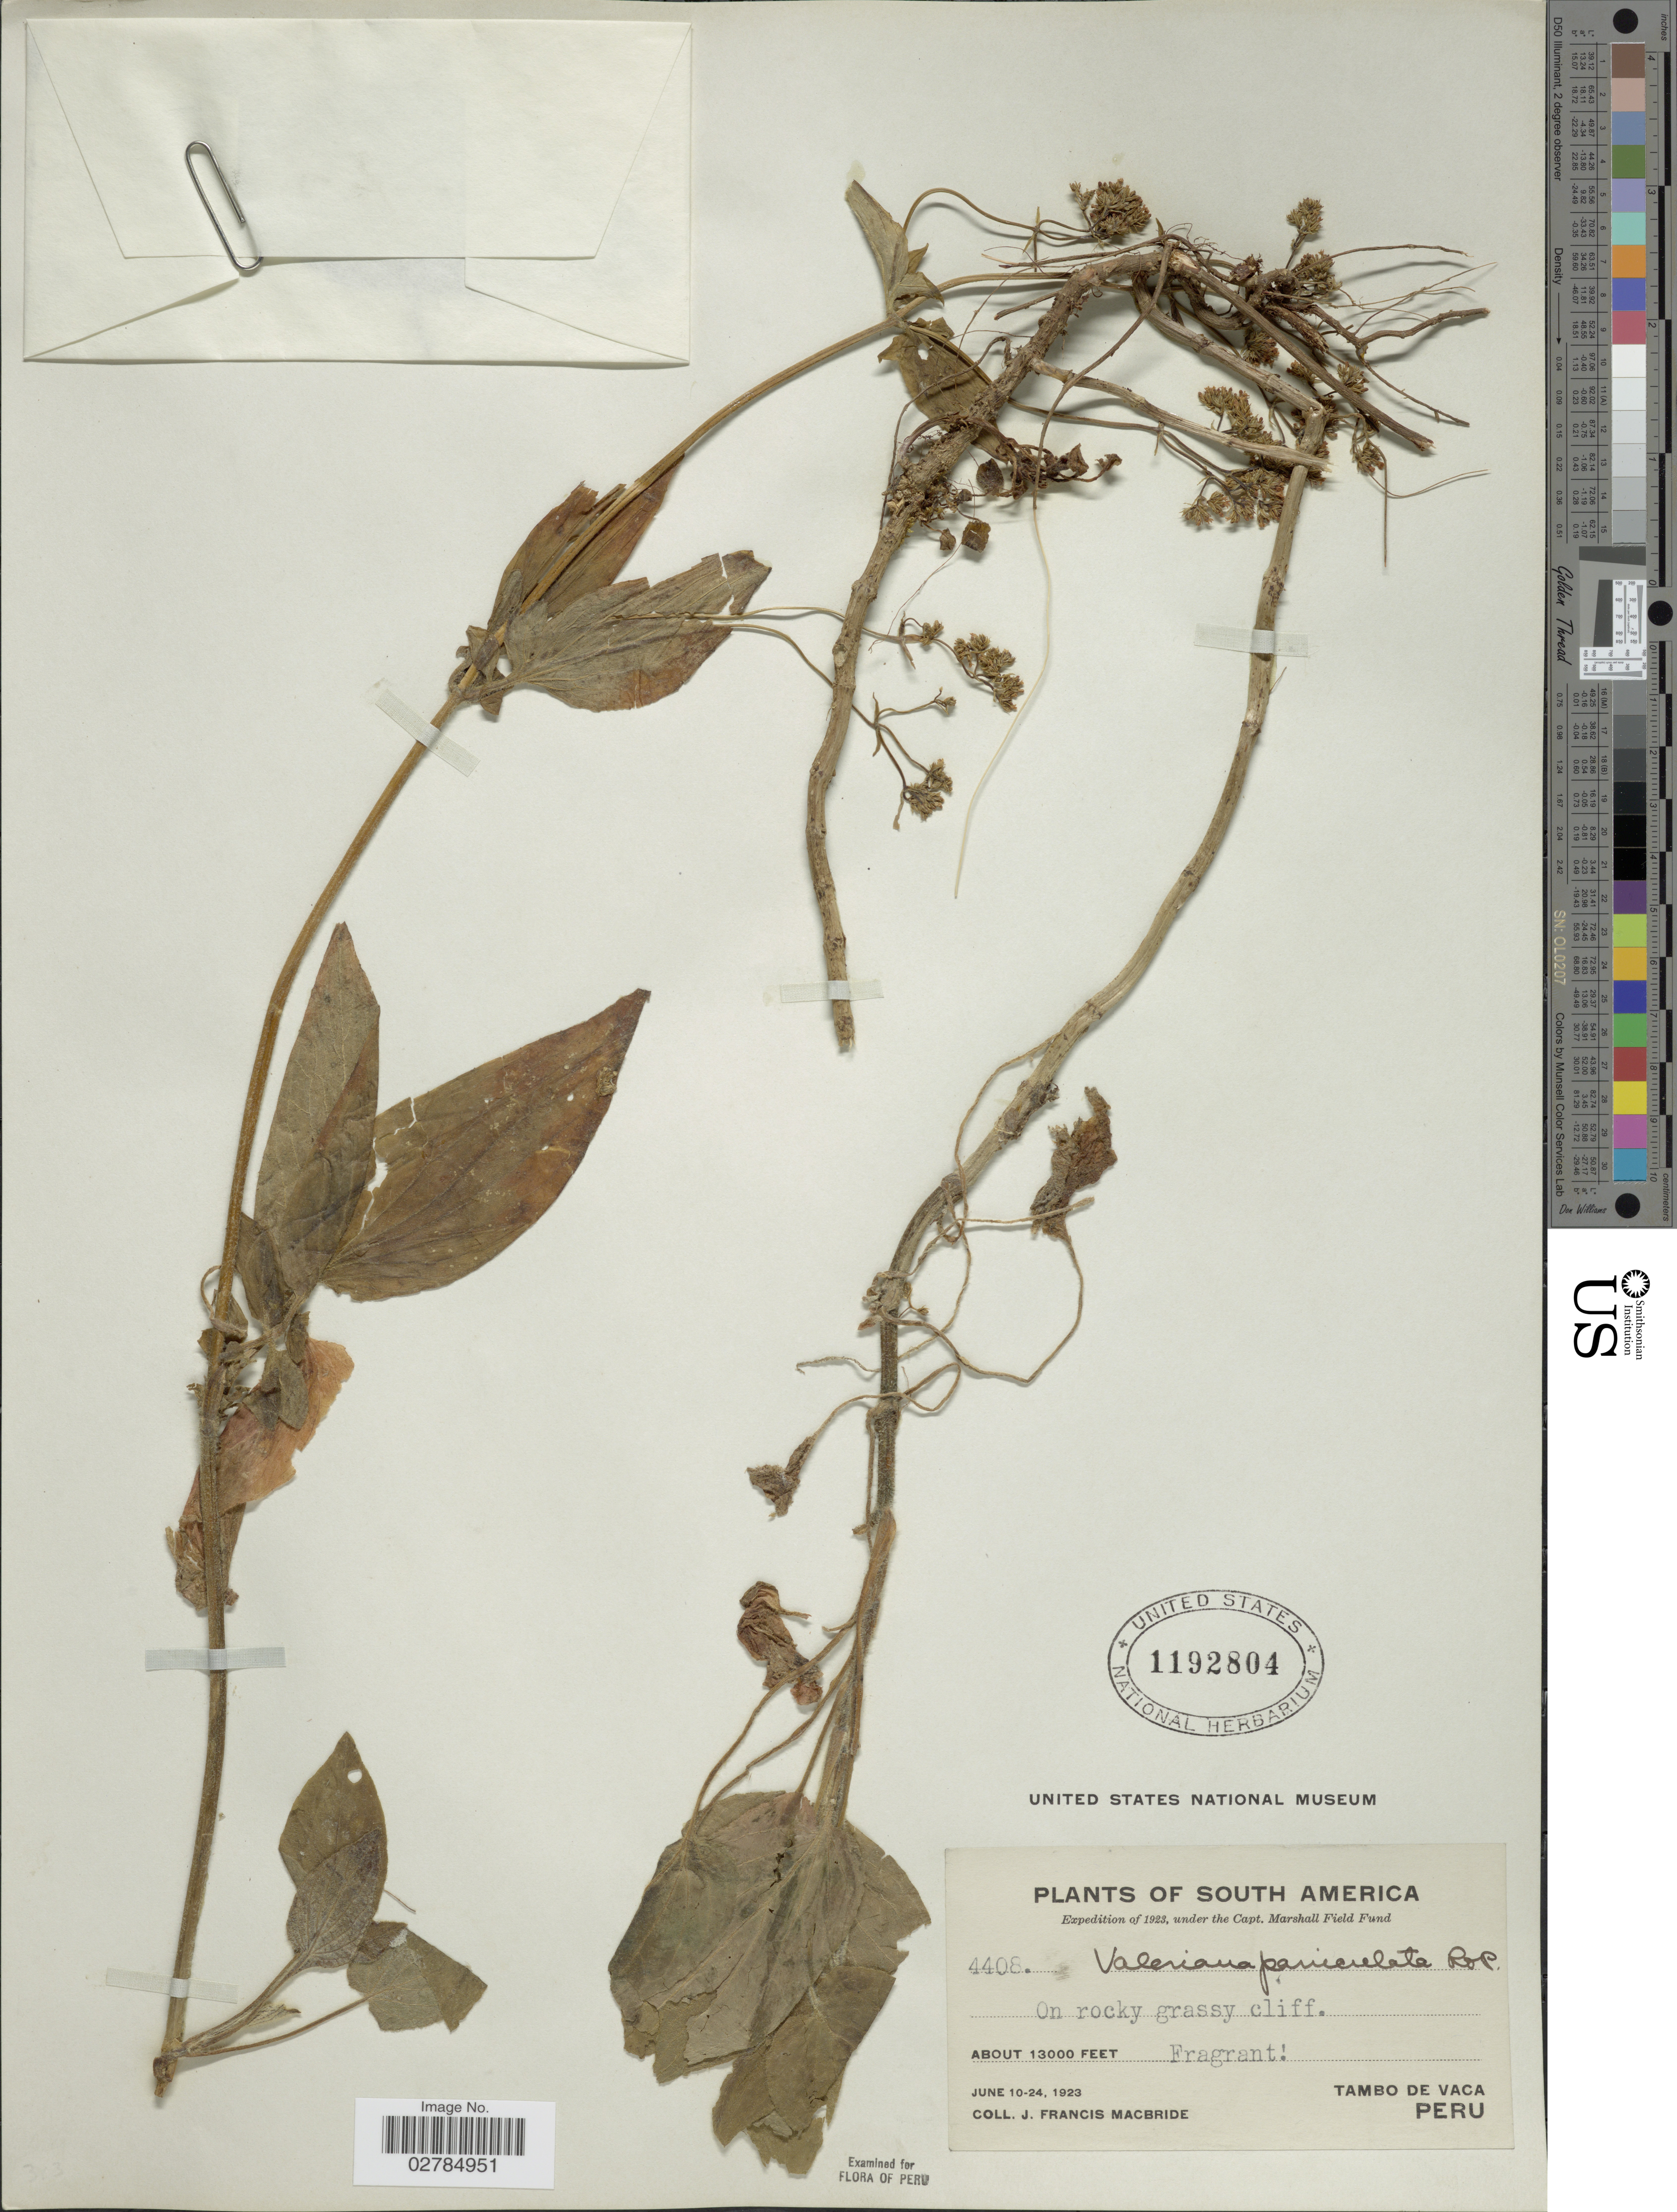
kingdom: Plantae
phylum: Tracheophyta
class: Magnoliopsida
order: Dipsacales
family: Caprifoliaceae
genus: Valeriana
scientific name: Valeriana paniculata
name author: Ruiz & Pav.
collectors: J. F. Macbride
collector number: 4408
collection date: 1923-06-10/1923-06-24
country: Peru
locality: Tambo de Vaca.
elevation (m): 3962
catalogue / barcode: US 1192804